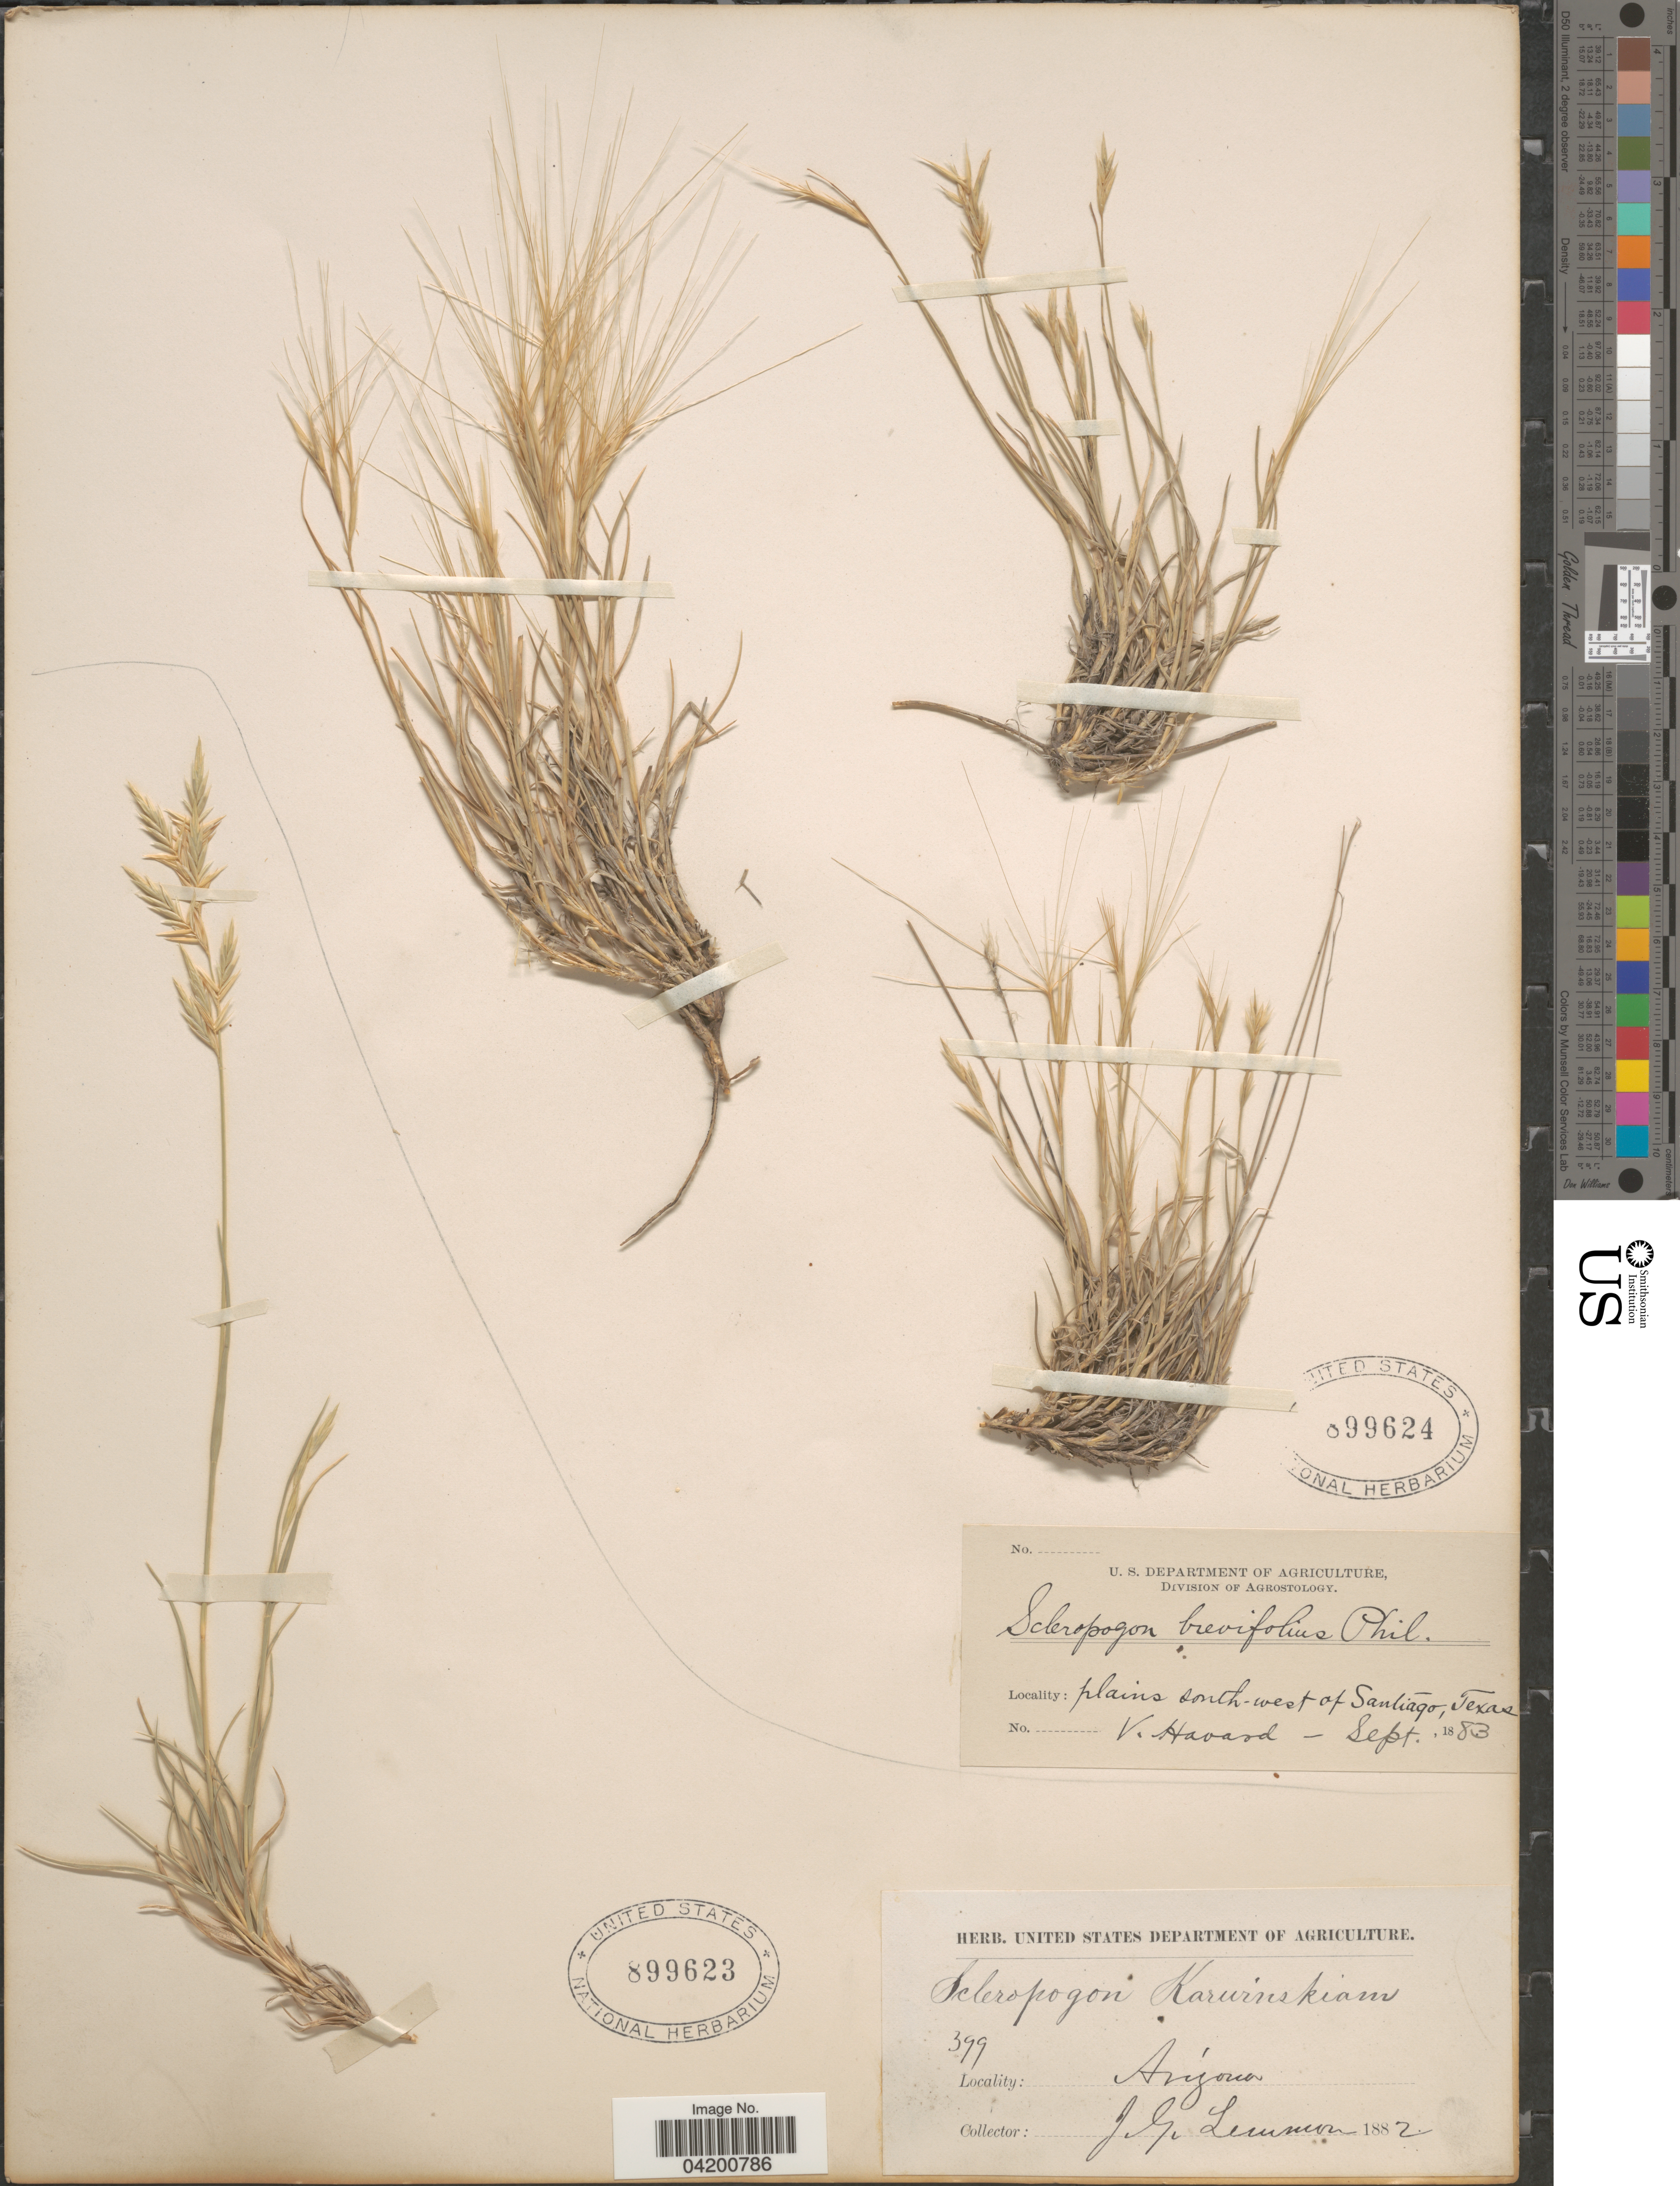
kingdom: Plantae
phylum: Tracheophyta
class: Liliopsida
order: Poales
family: Poaceae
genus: Scleropogon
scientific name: Scleropogon brevifolius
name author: Phil.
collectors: V. Havard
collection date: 1883-09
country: United States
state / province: Texas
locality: Plains south-west of Santiago.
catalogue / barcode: US 899624